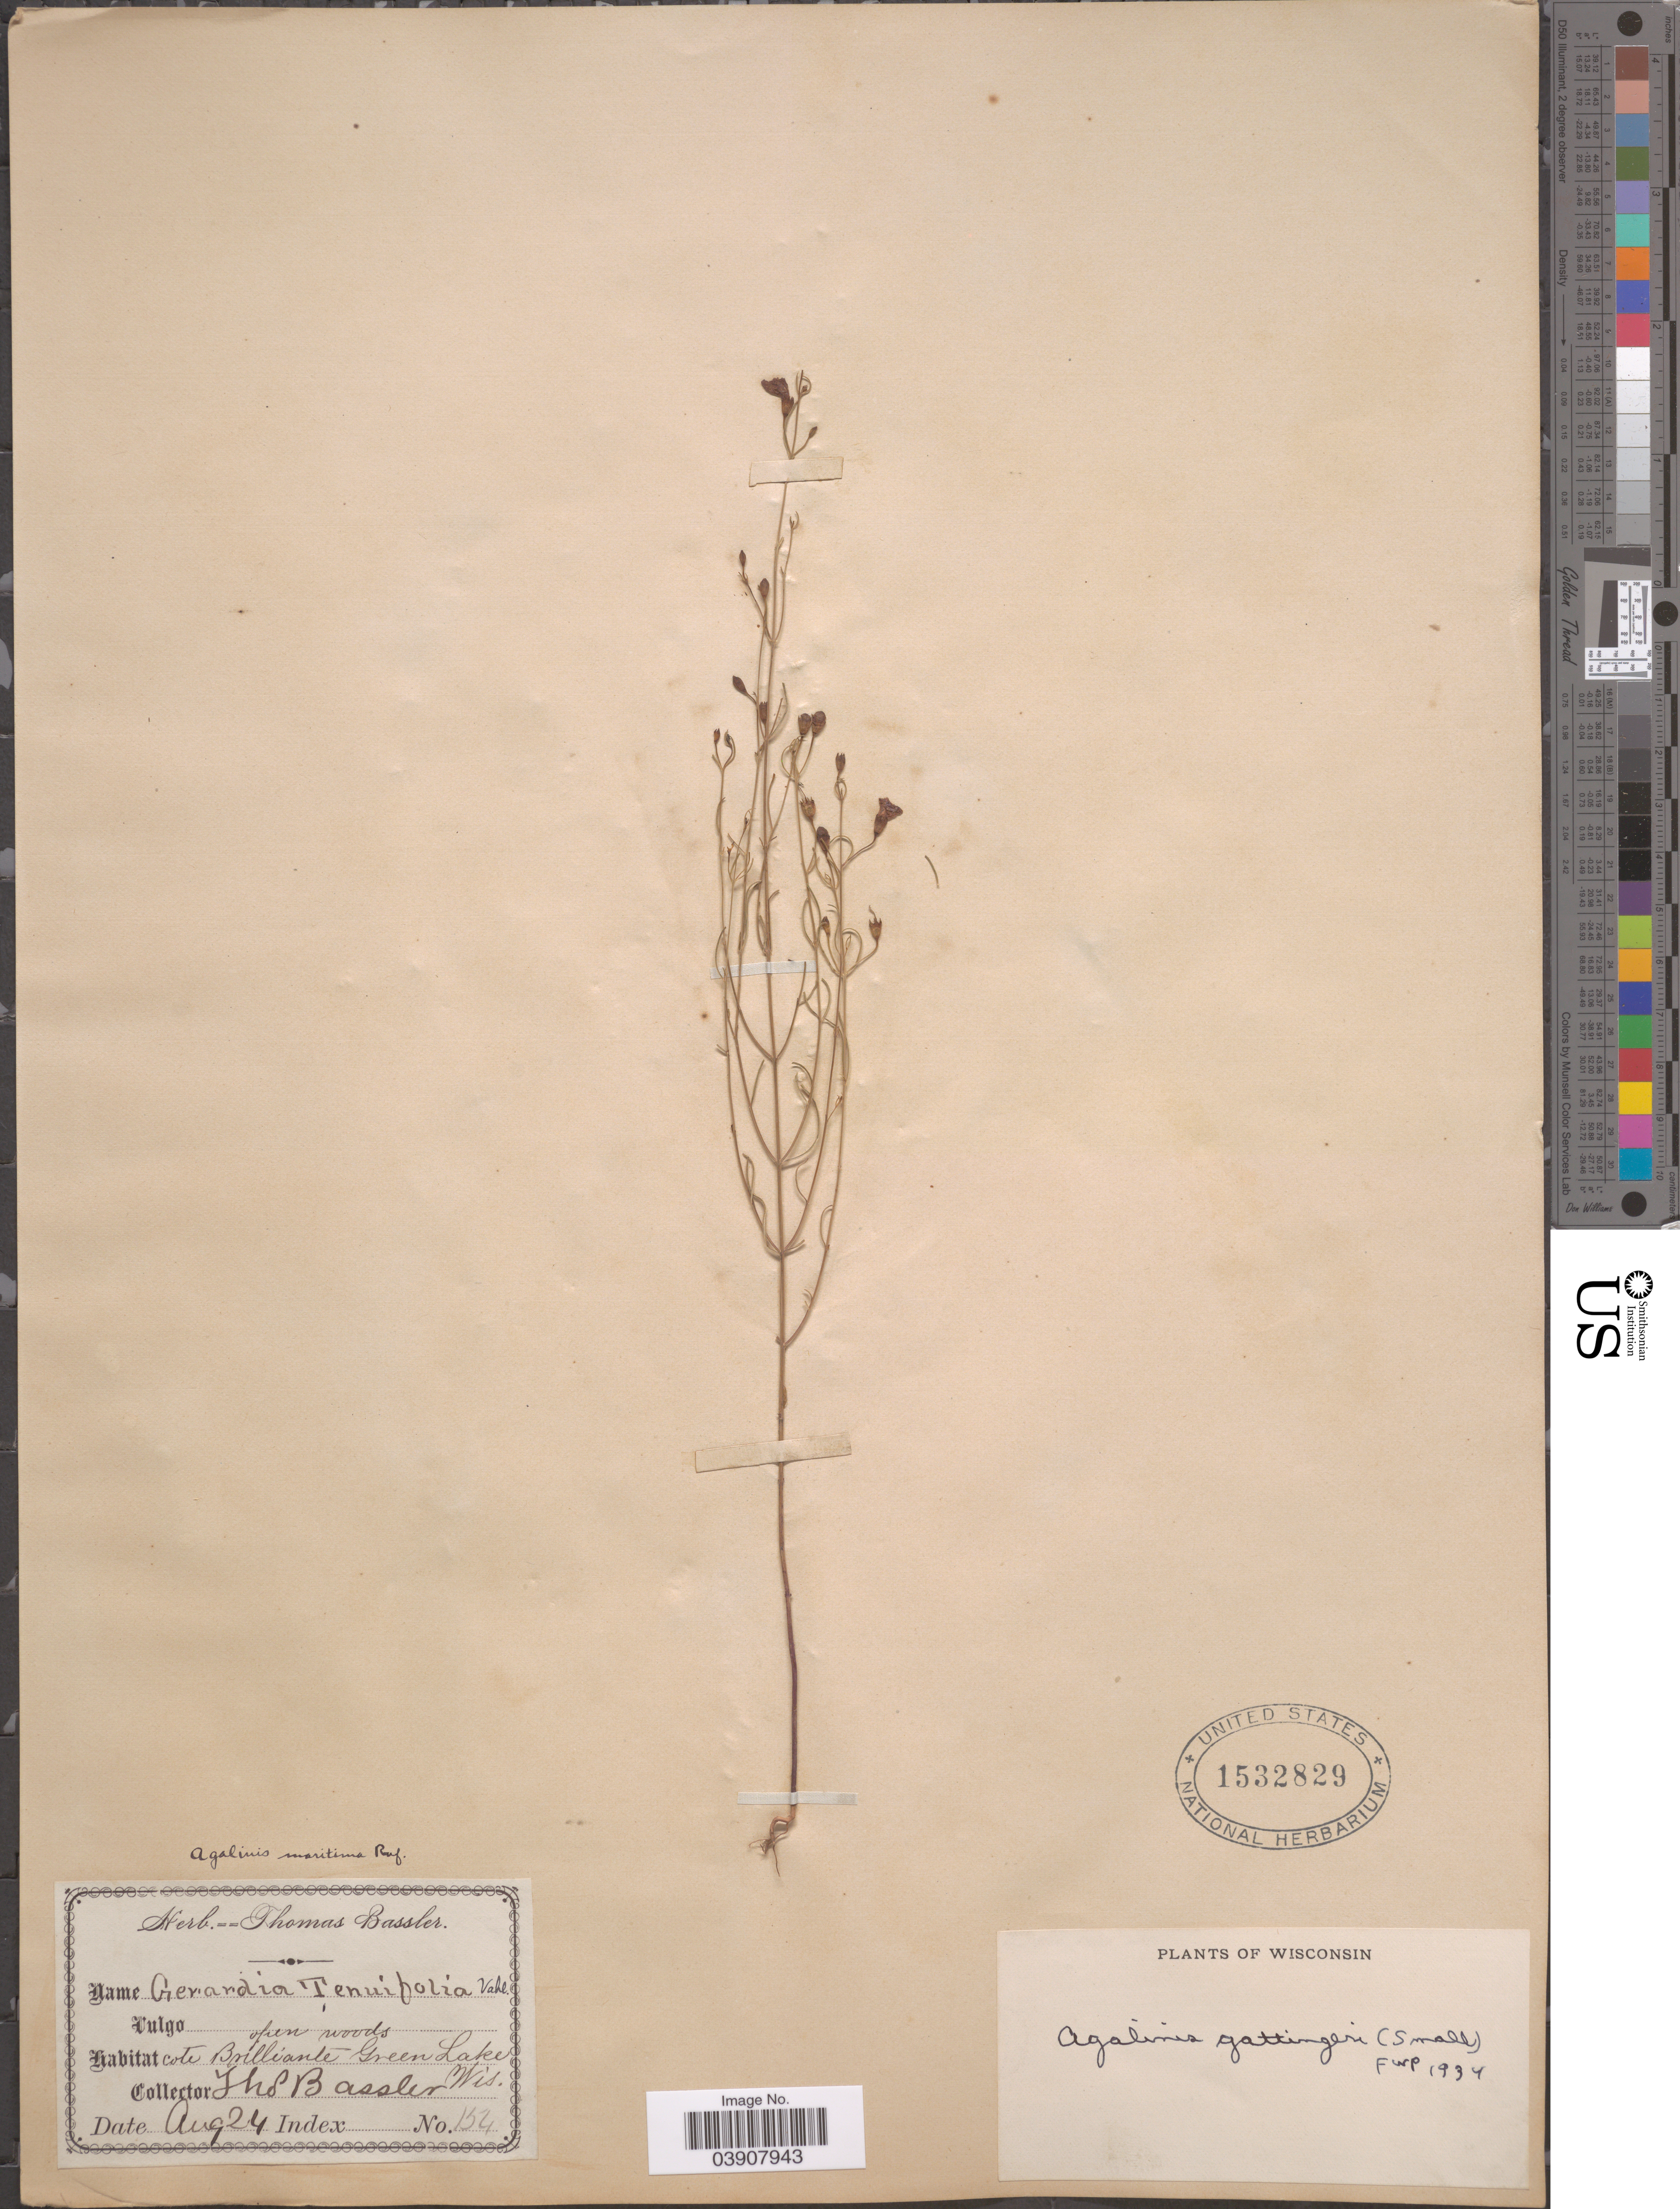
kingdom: Plantae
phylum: Tracheophyta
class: Magnoliopsida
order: Lamiales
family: Orobanchaceae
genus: Agalinis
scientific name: Agalinis gattingeri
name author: (Small) Small ex Britton & A. Br.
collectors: T. Bassler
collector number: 154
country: United States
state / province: Wisconsin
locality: Cote Brilliante Green Lake.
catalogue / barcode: US 1532829